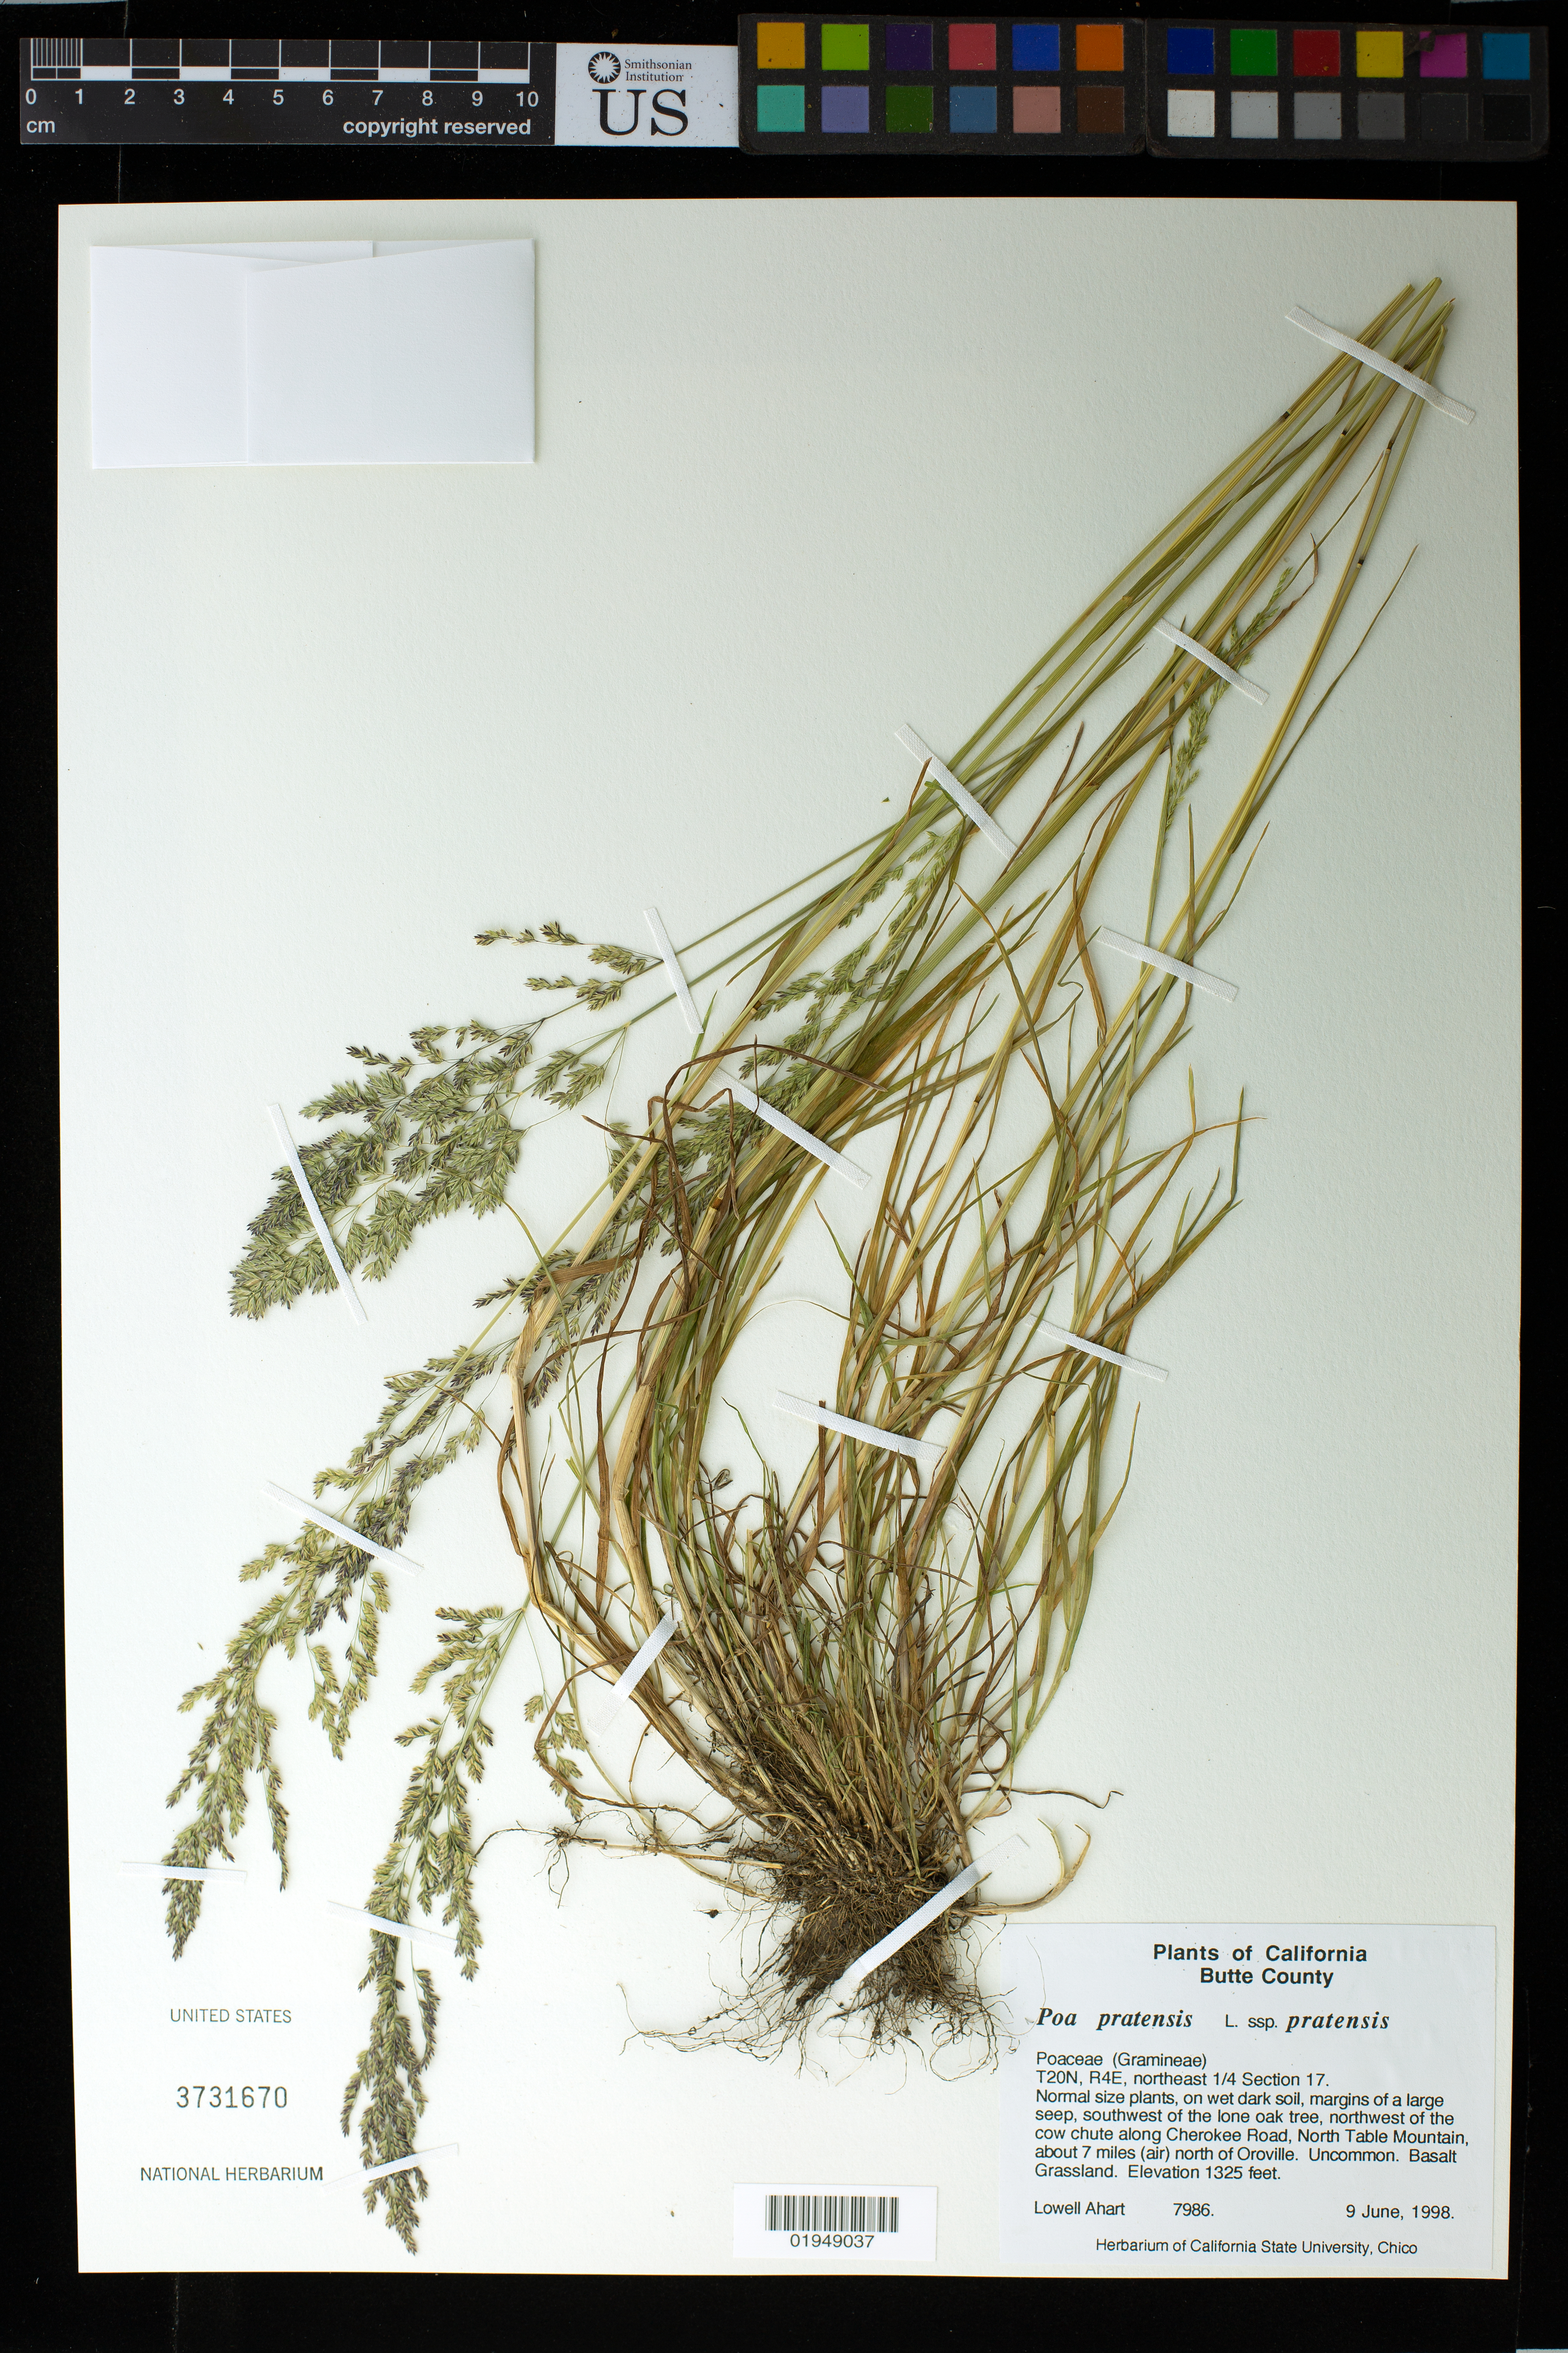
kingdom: Plantae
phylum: Tracheophyta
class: Liliopsida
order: Poales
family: Poaceae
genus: Poa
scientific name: Poa pratensis subsp. pratensis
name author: L.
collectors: L. Ahart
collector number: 7986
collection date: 1998-06-09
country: United States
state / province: California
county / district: Butte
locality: Margins of a large seep, southwest of the lone oak tree, northwest of the cow chute along Cherokee Road, North Table Mountain, about 7 miles (air) north of Oroville. T20N, R4E, northeast 1/4 Section 17.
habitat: basalt grassland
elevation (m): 404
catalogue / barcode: US 3731670